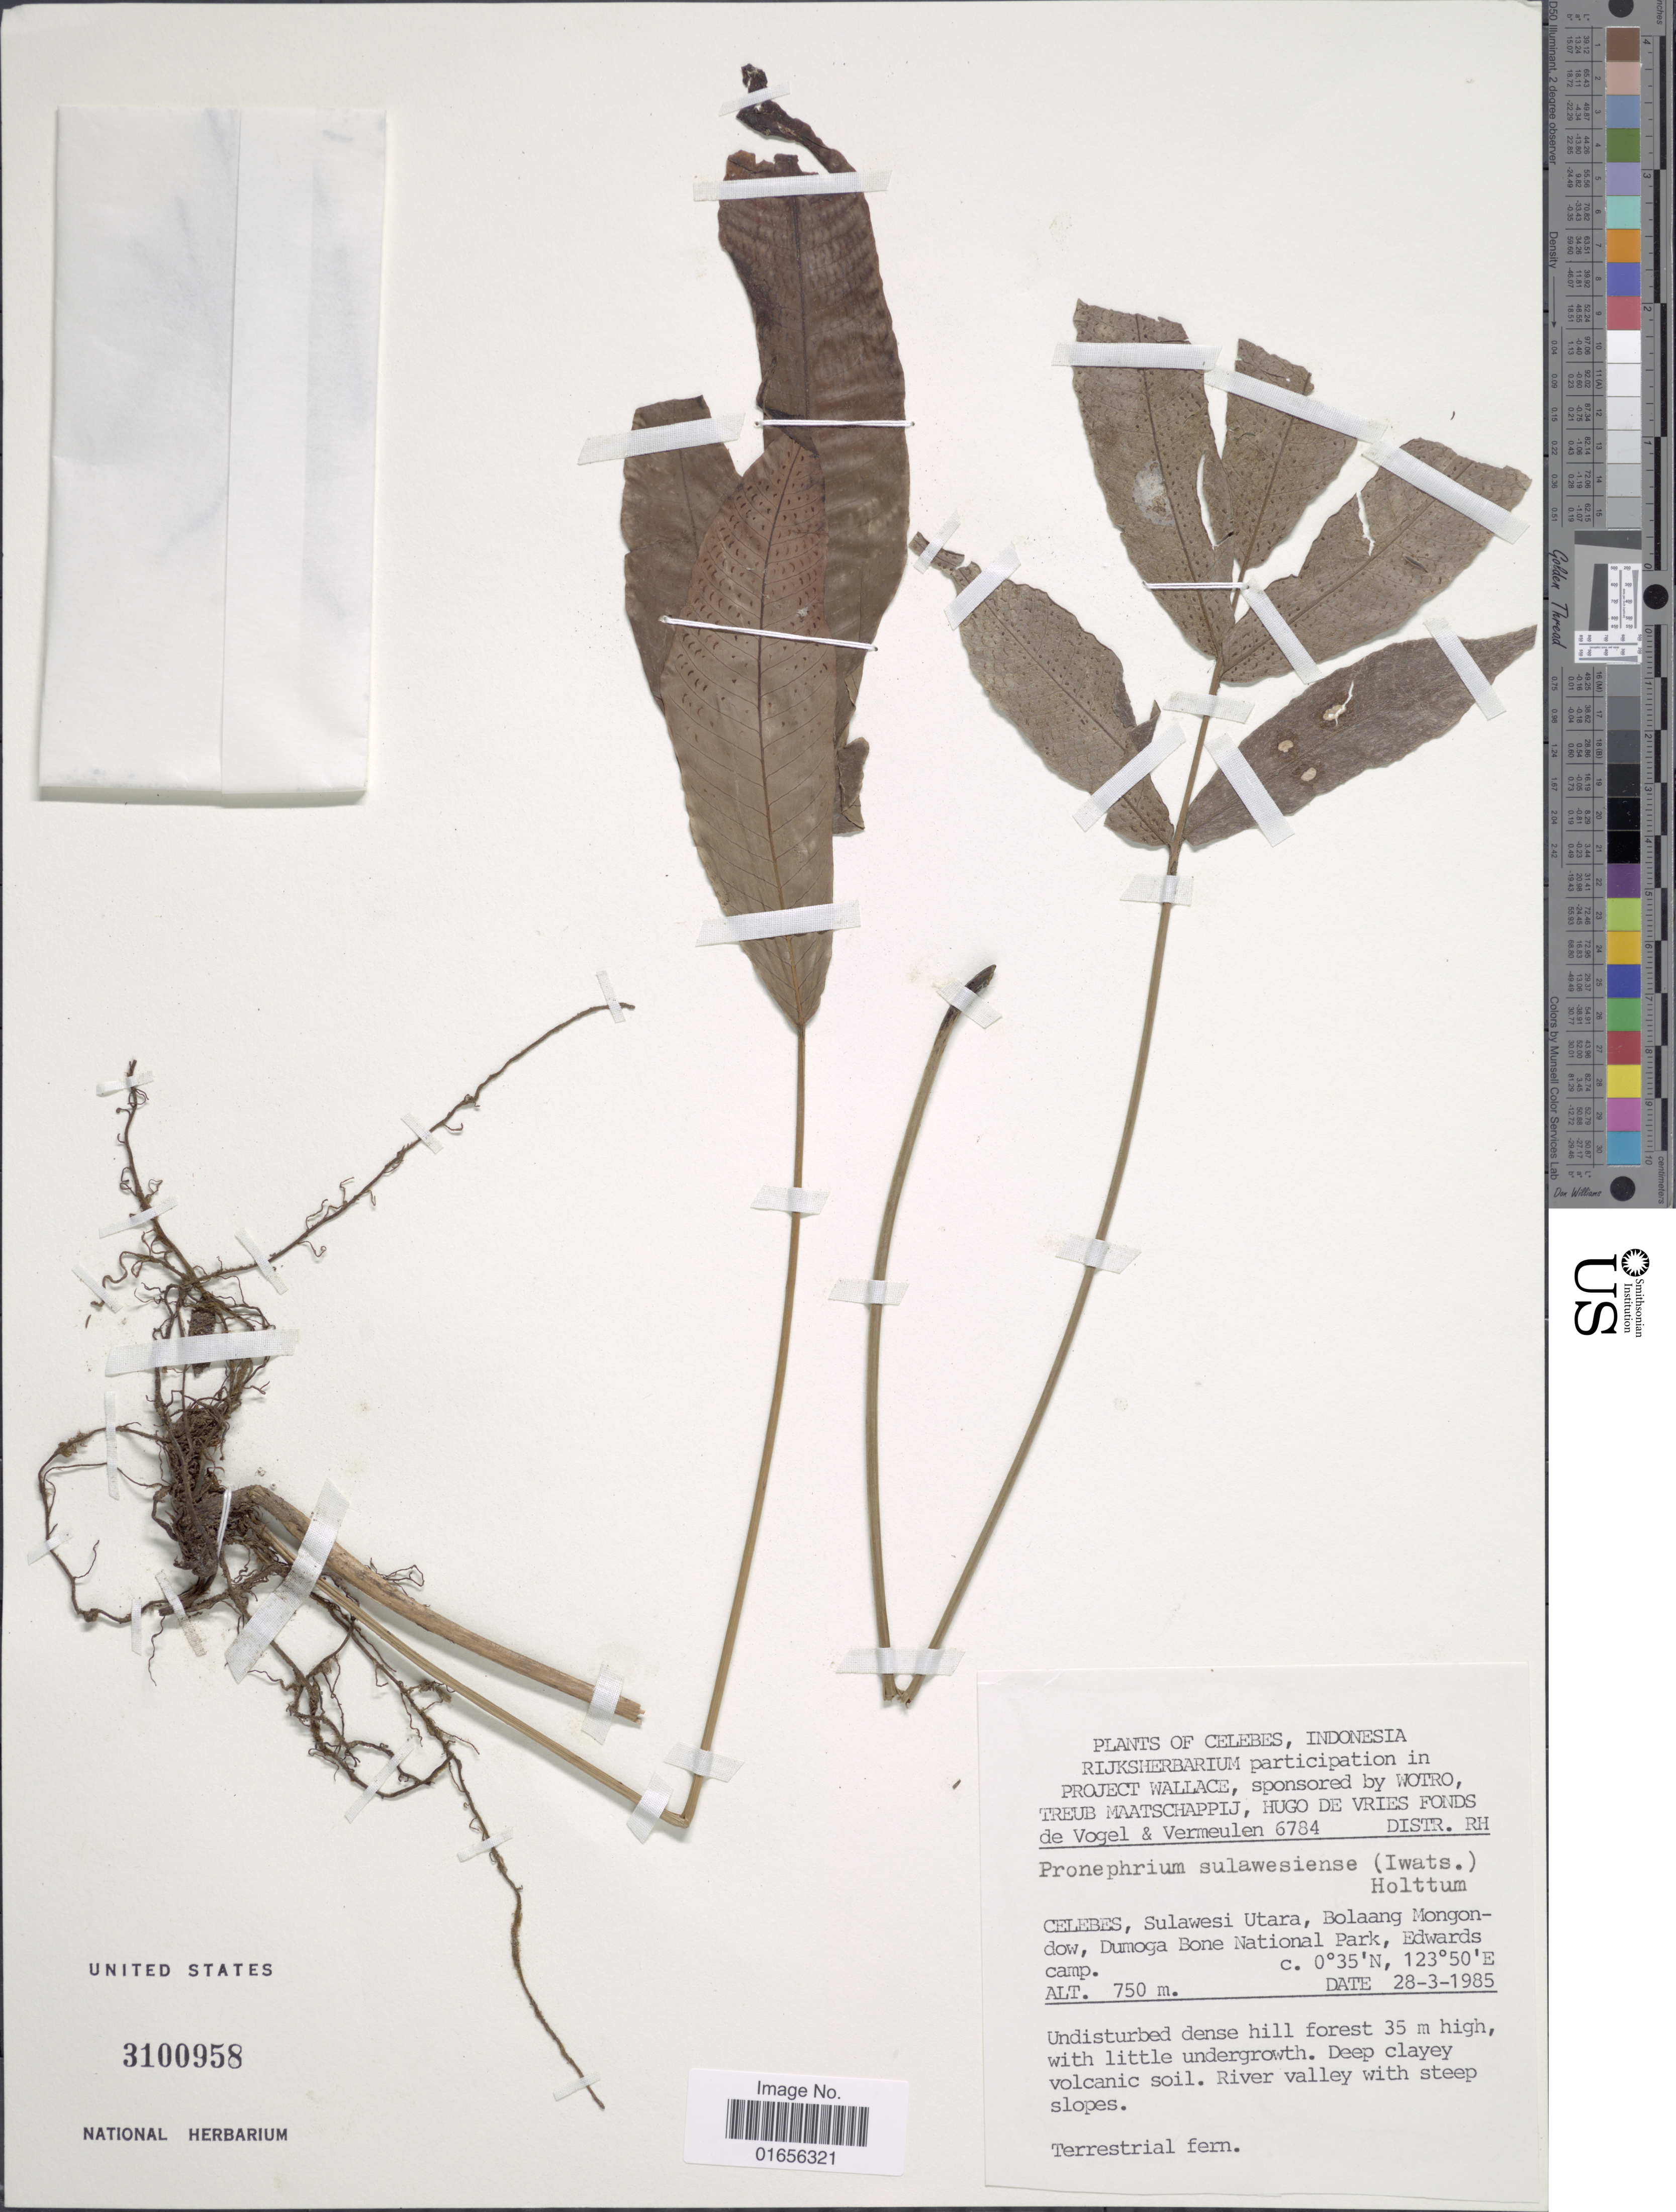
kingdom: Plantae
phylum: Tracheophyta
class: Polypodiopsida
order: Polypodiales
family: Thelypteridaceae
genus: Pronephrium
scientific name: Pronephrium sulawesiense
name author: (K. Iwats.) Holttum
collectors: Vogel, -- & Vermeulen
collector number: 6784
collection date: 1985-03-28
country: Indonesia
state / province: Sulawesi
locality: Celebes, Sulawesi Utara, Bolaang Mongondow, Dumoga Bone National Park, Edwards camp.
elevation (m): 750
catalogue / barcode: US 3100958